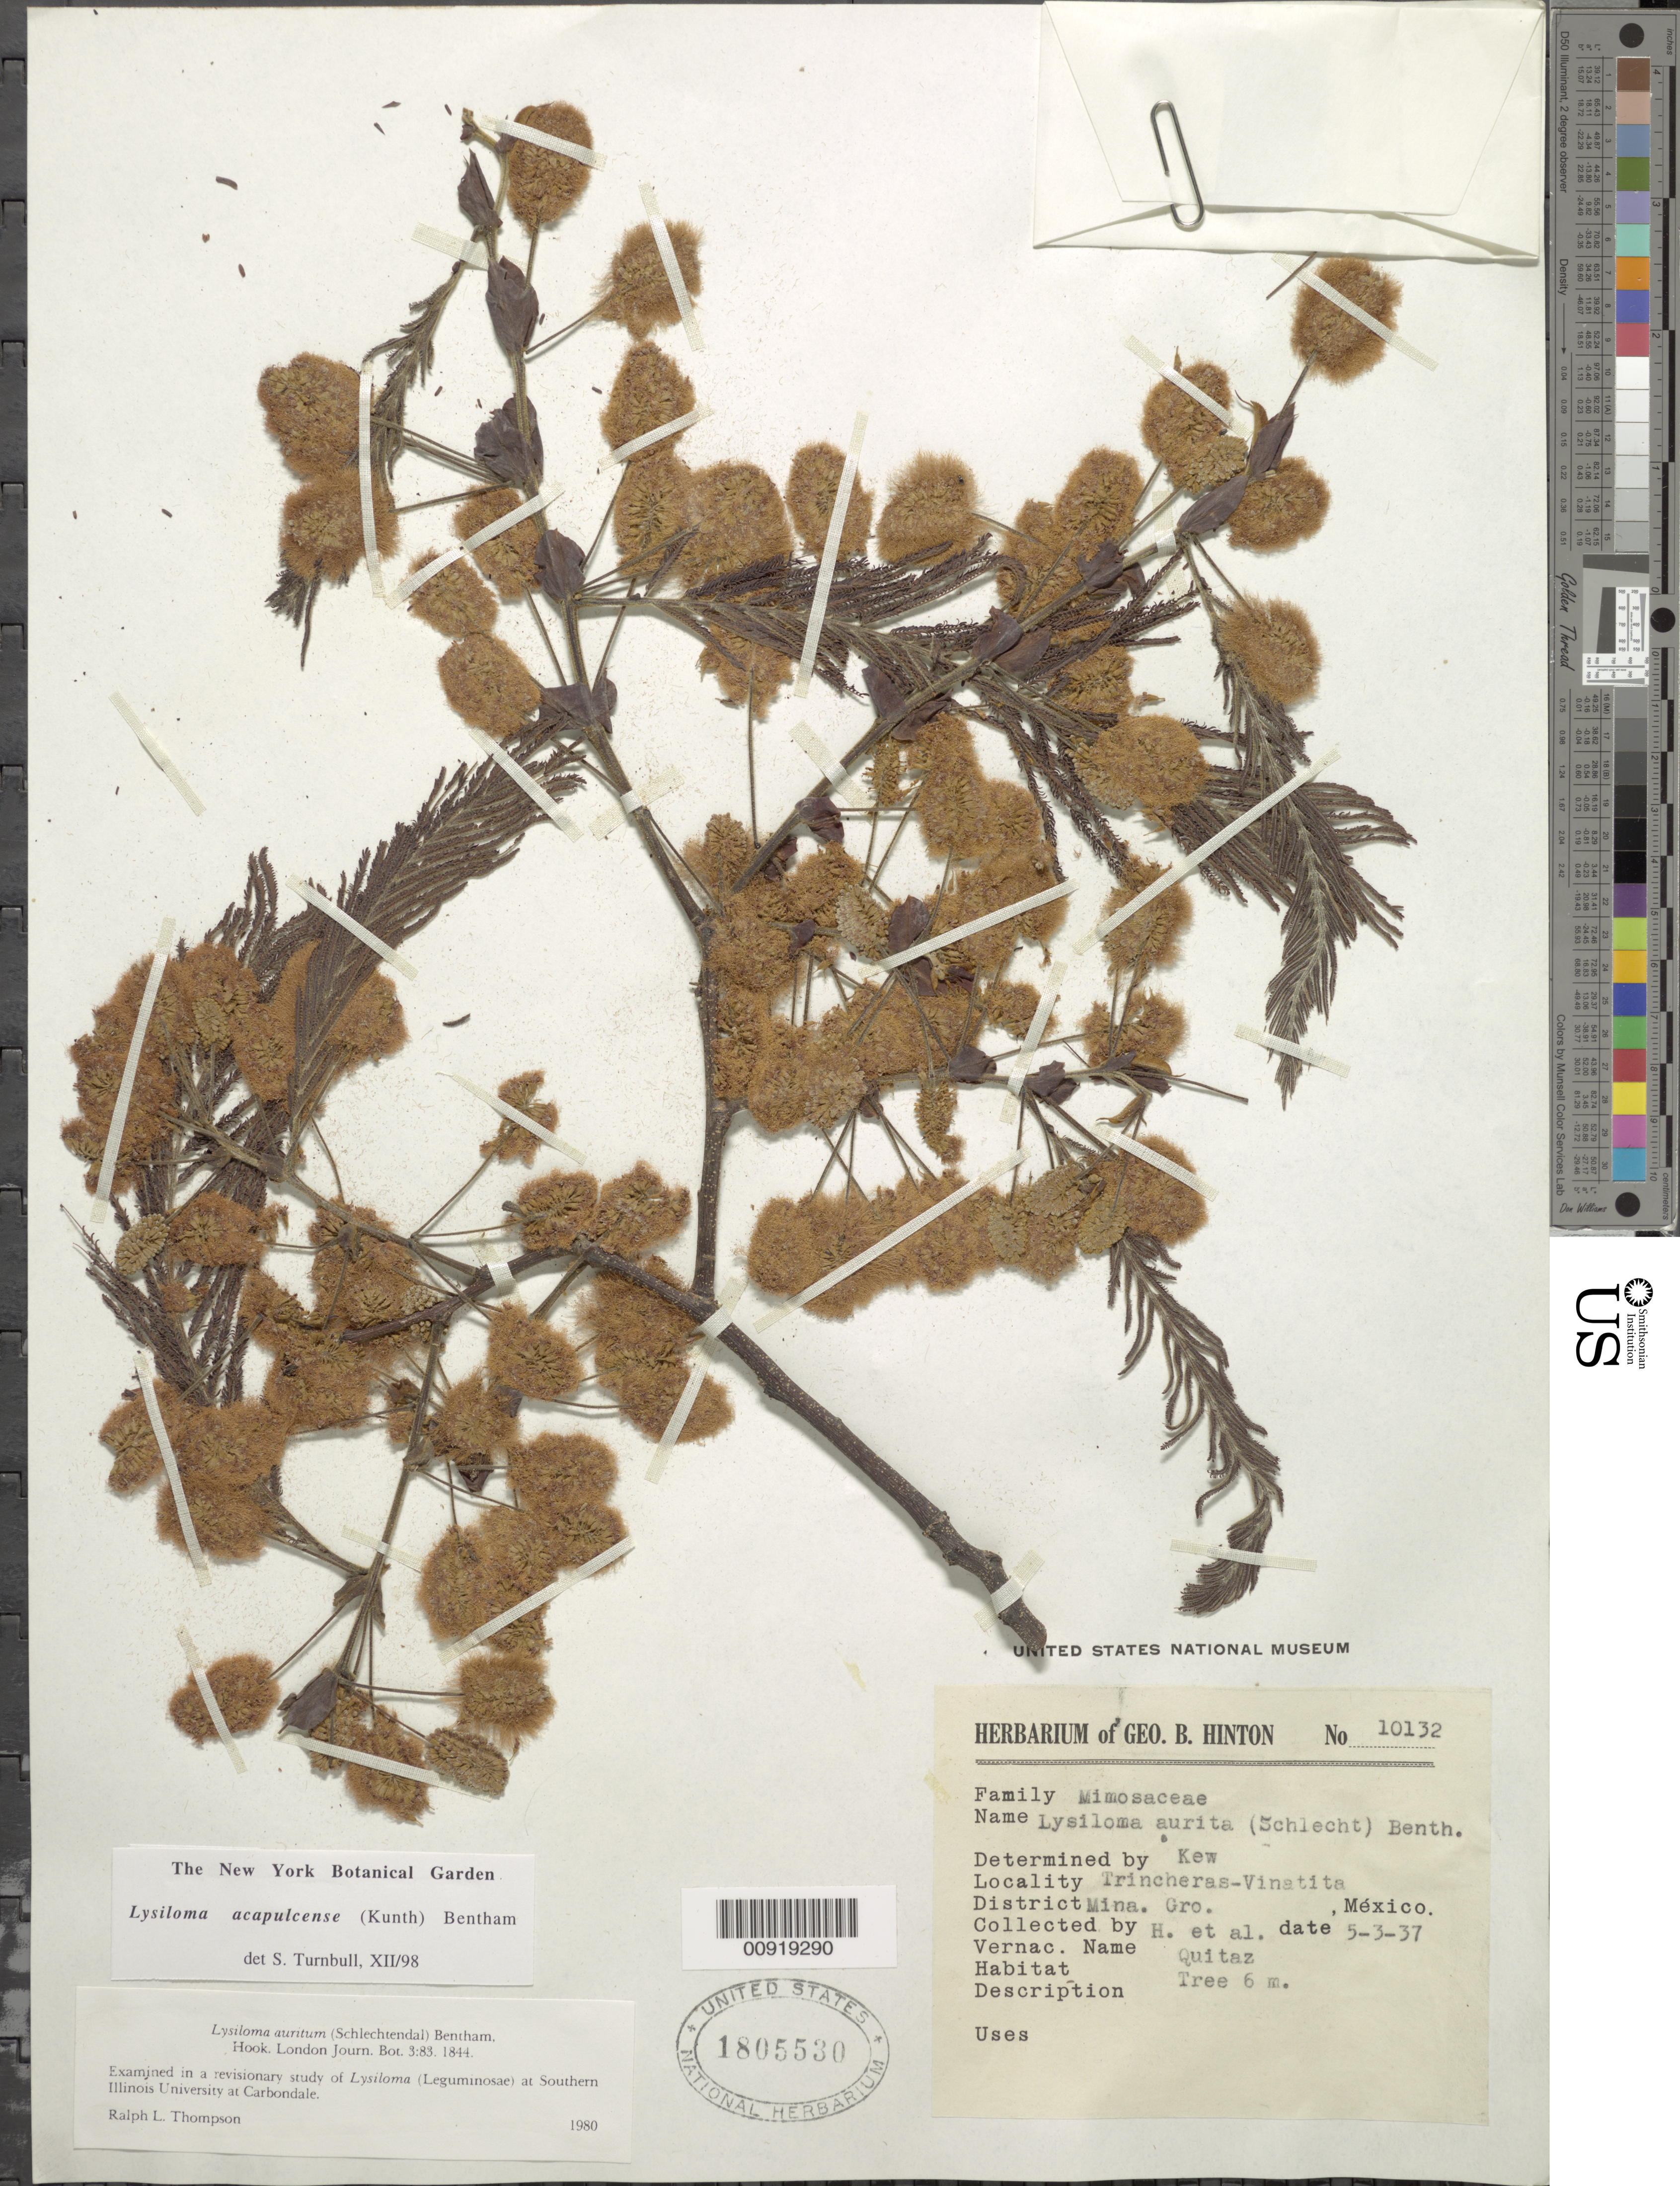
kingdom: Plantae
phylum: Tracheophyta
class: Magnoliopsida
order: Fabales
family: Fabaceae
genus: Lysiloma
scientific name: Lysiloma acapulcense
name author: (Kunth) Benth.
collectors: G. B. Hinton & et al.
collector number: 10132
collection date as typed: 03 May 1937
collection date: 1937-05-03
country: Mexico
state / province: Guerrero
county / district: Mina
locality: Trincheras-Vinatita, District Mina, Guerrero.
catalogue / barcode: US 1805530